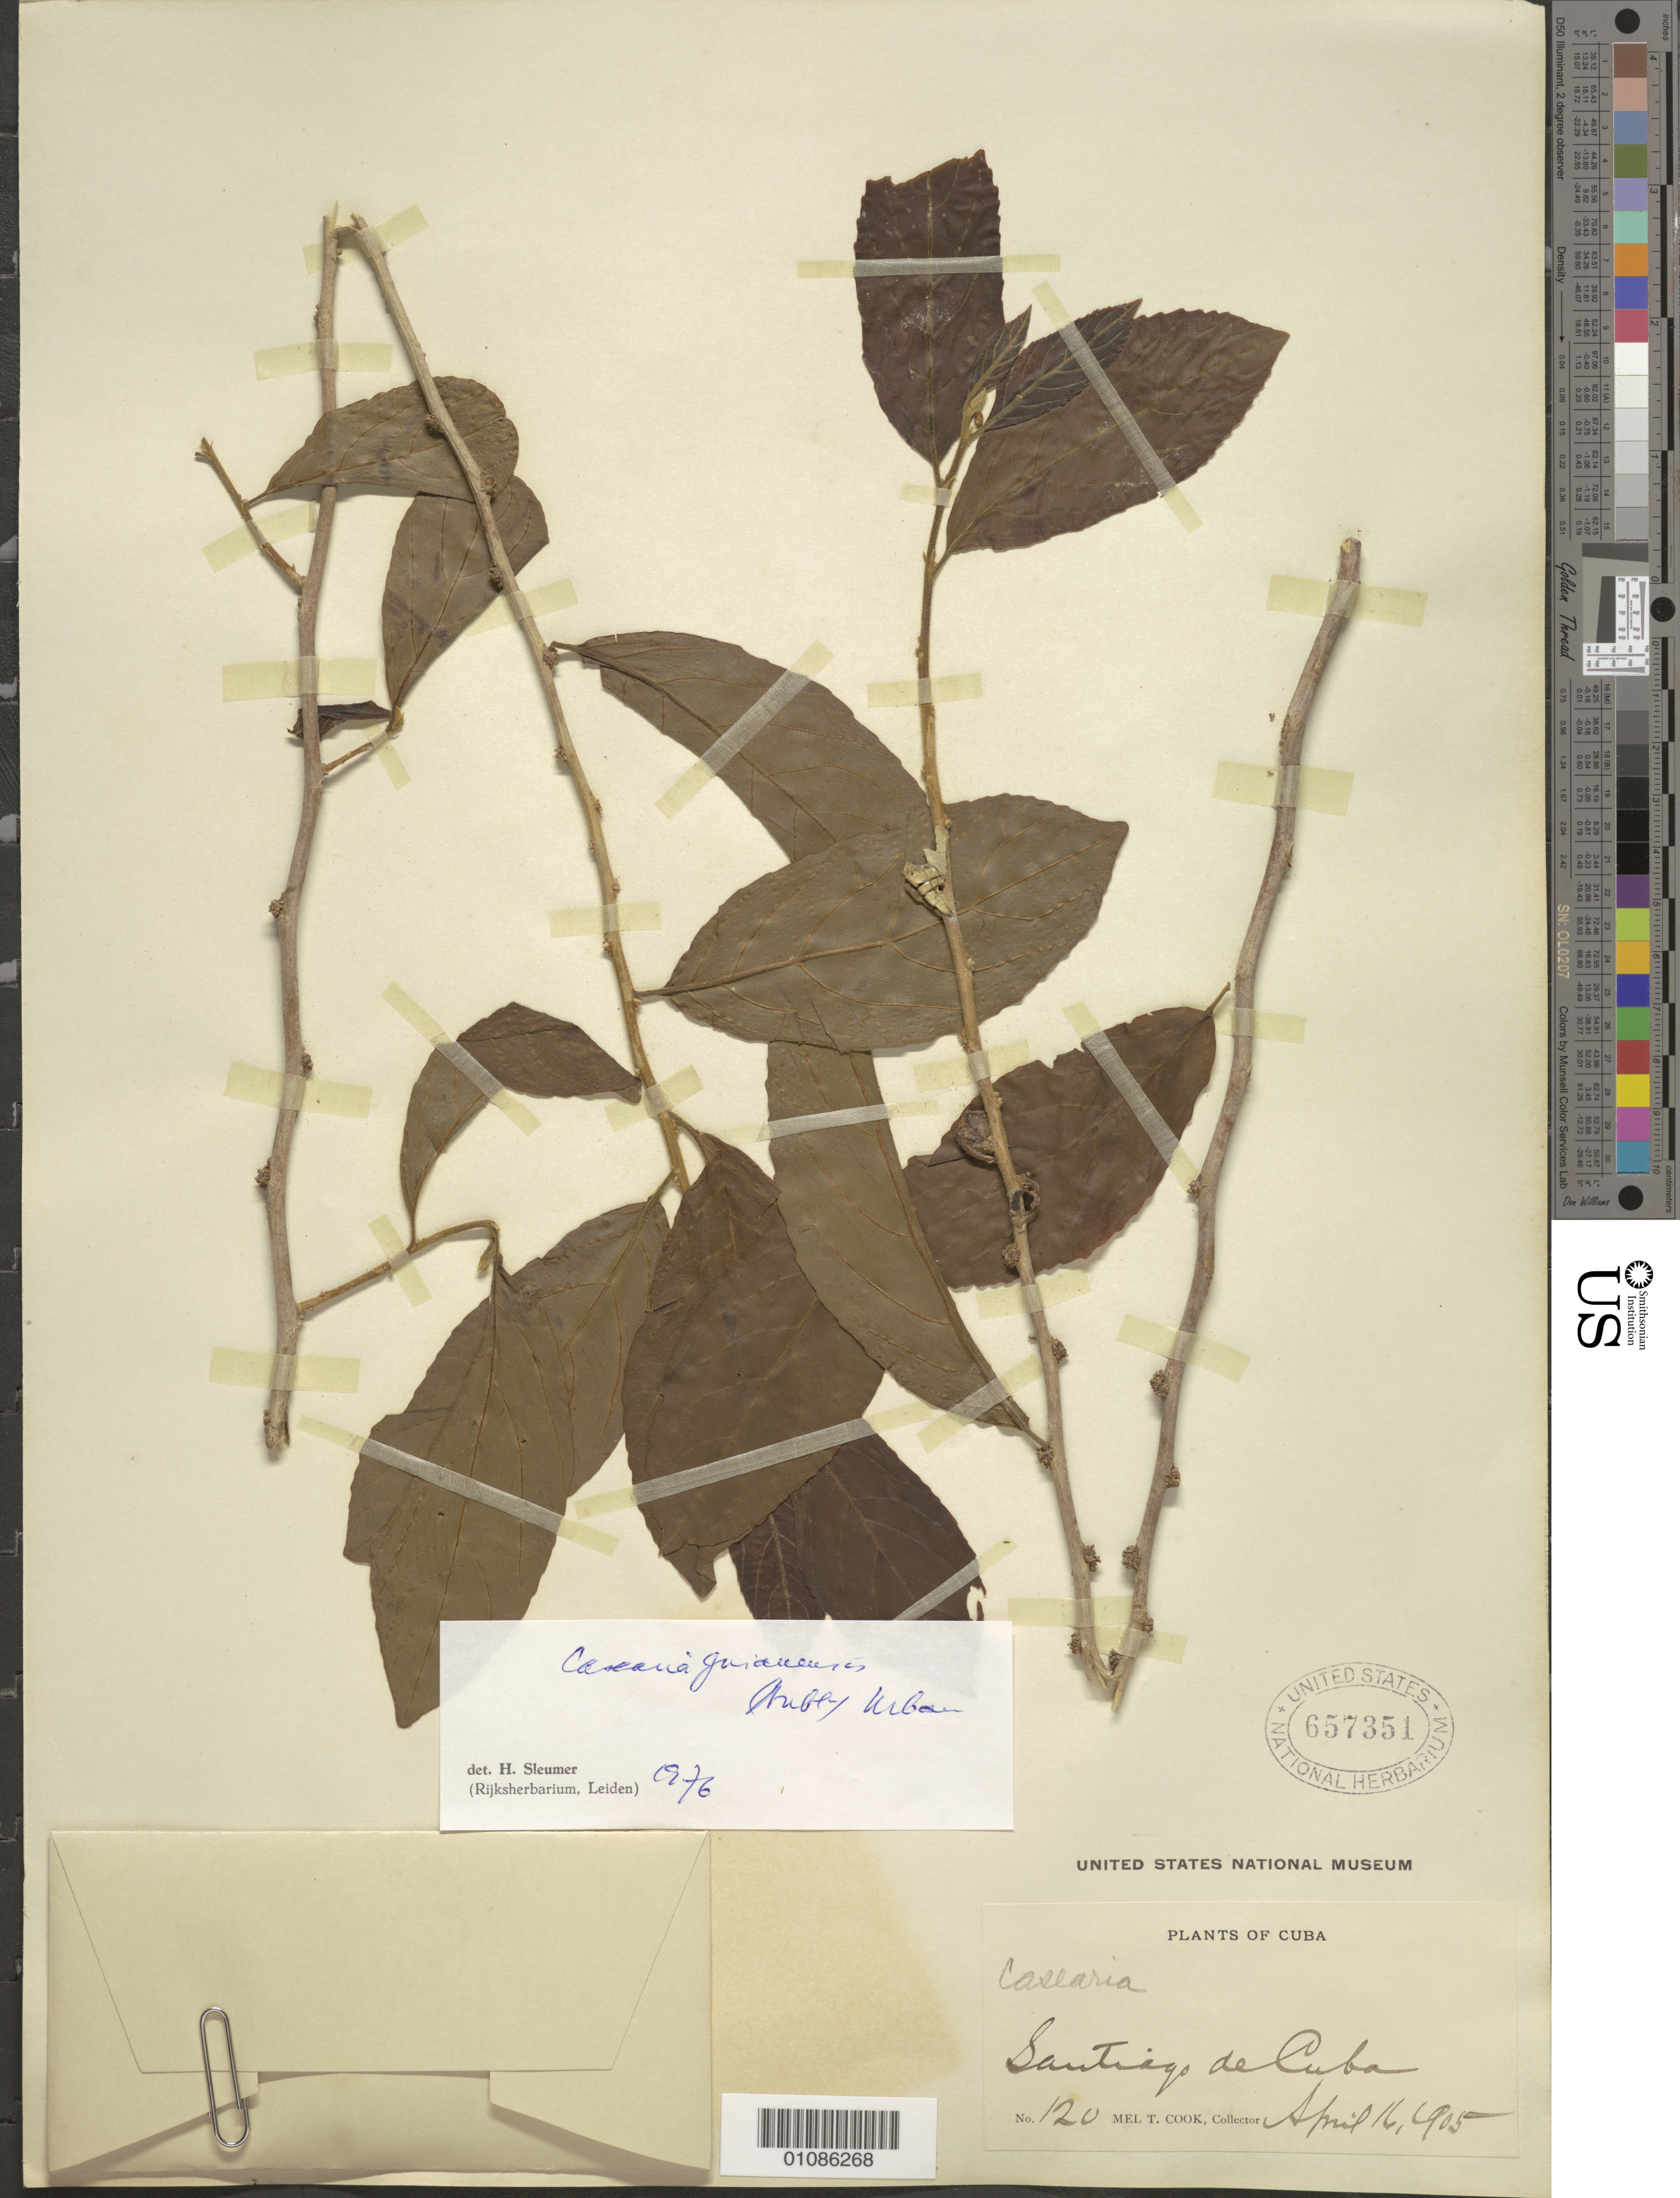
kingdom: Plantae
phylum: Tracheophyta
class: Magnoliopsida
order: Malpighiales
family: Salicaceae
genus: Casearia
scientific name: Casearia guianensis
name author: (Aubl.) Urb.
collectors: M. T. Cook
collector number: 120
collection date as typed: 16 Apr 1905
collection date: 1905-04-16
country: Cuba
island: Cuba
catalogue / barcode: US 657351